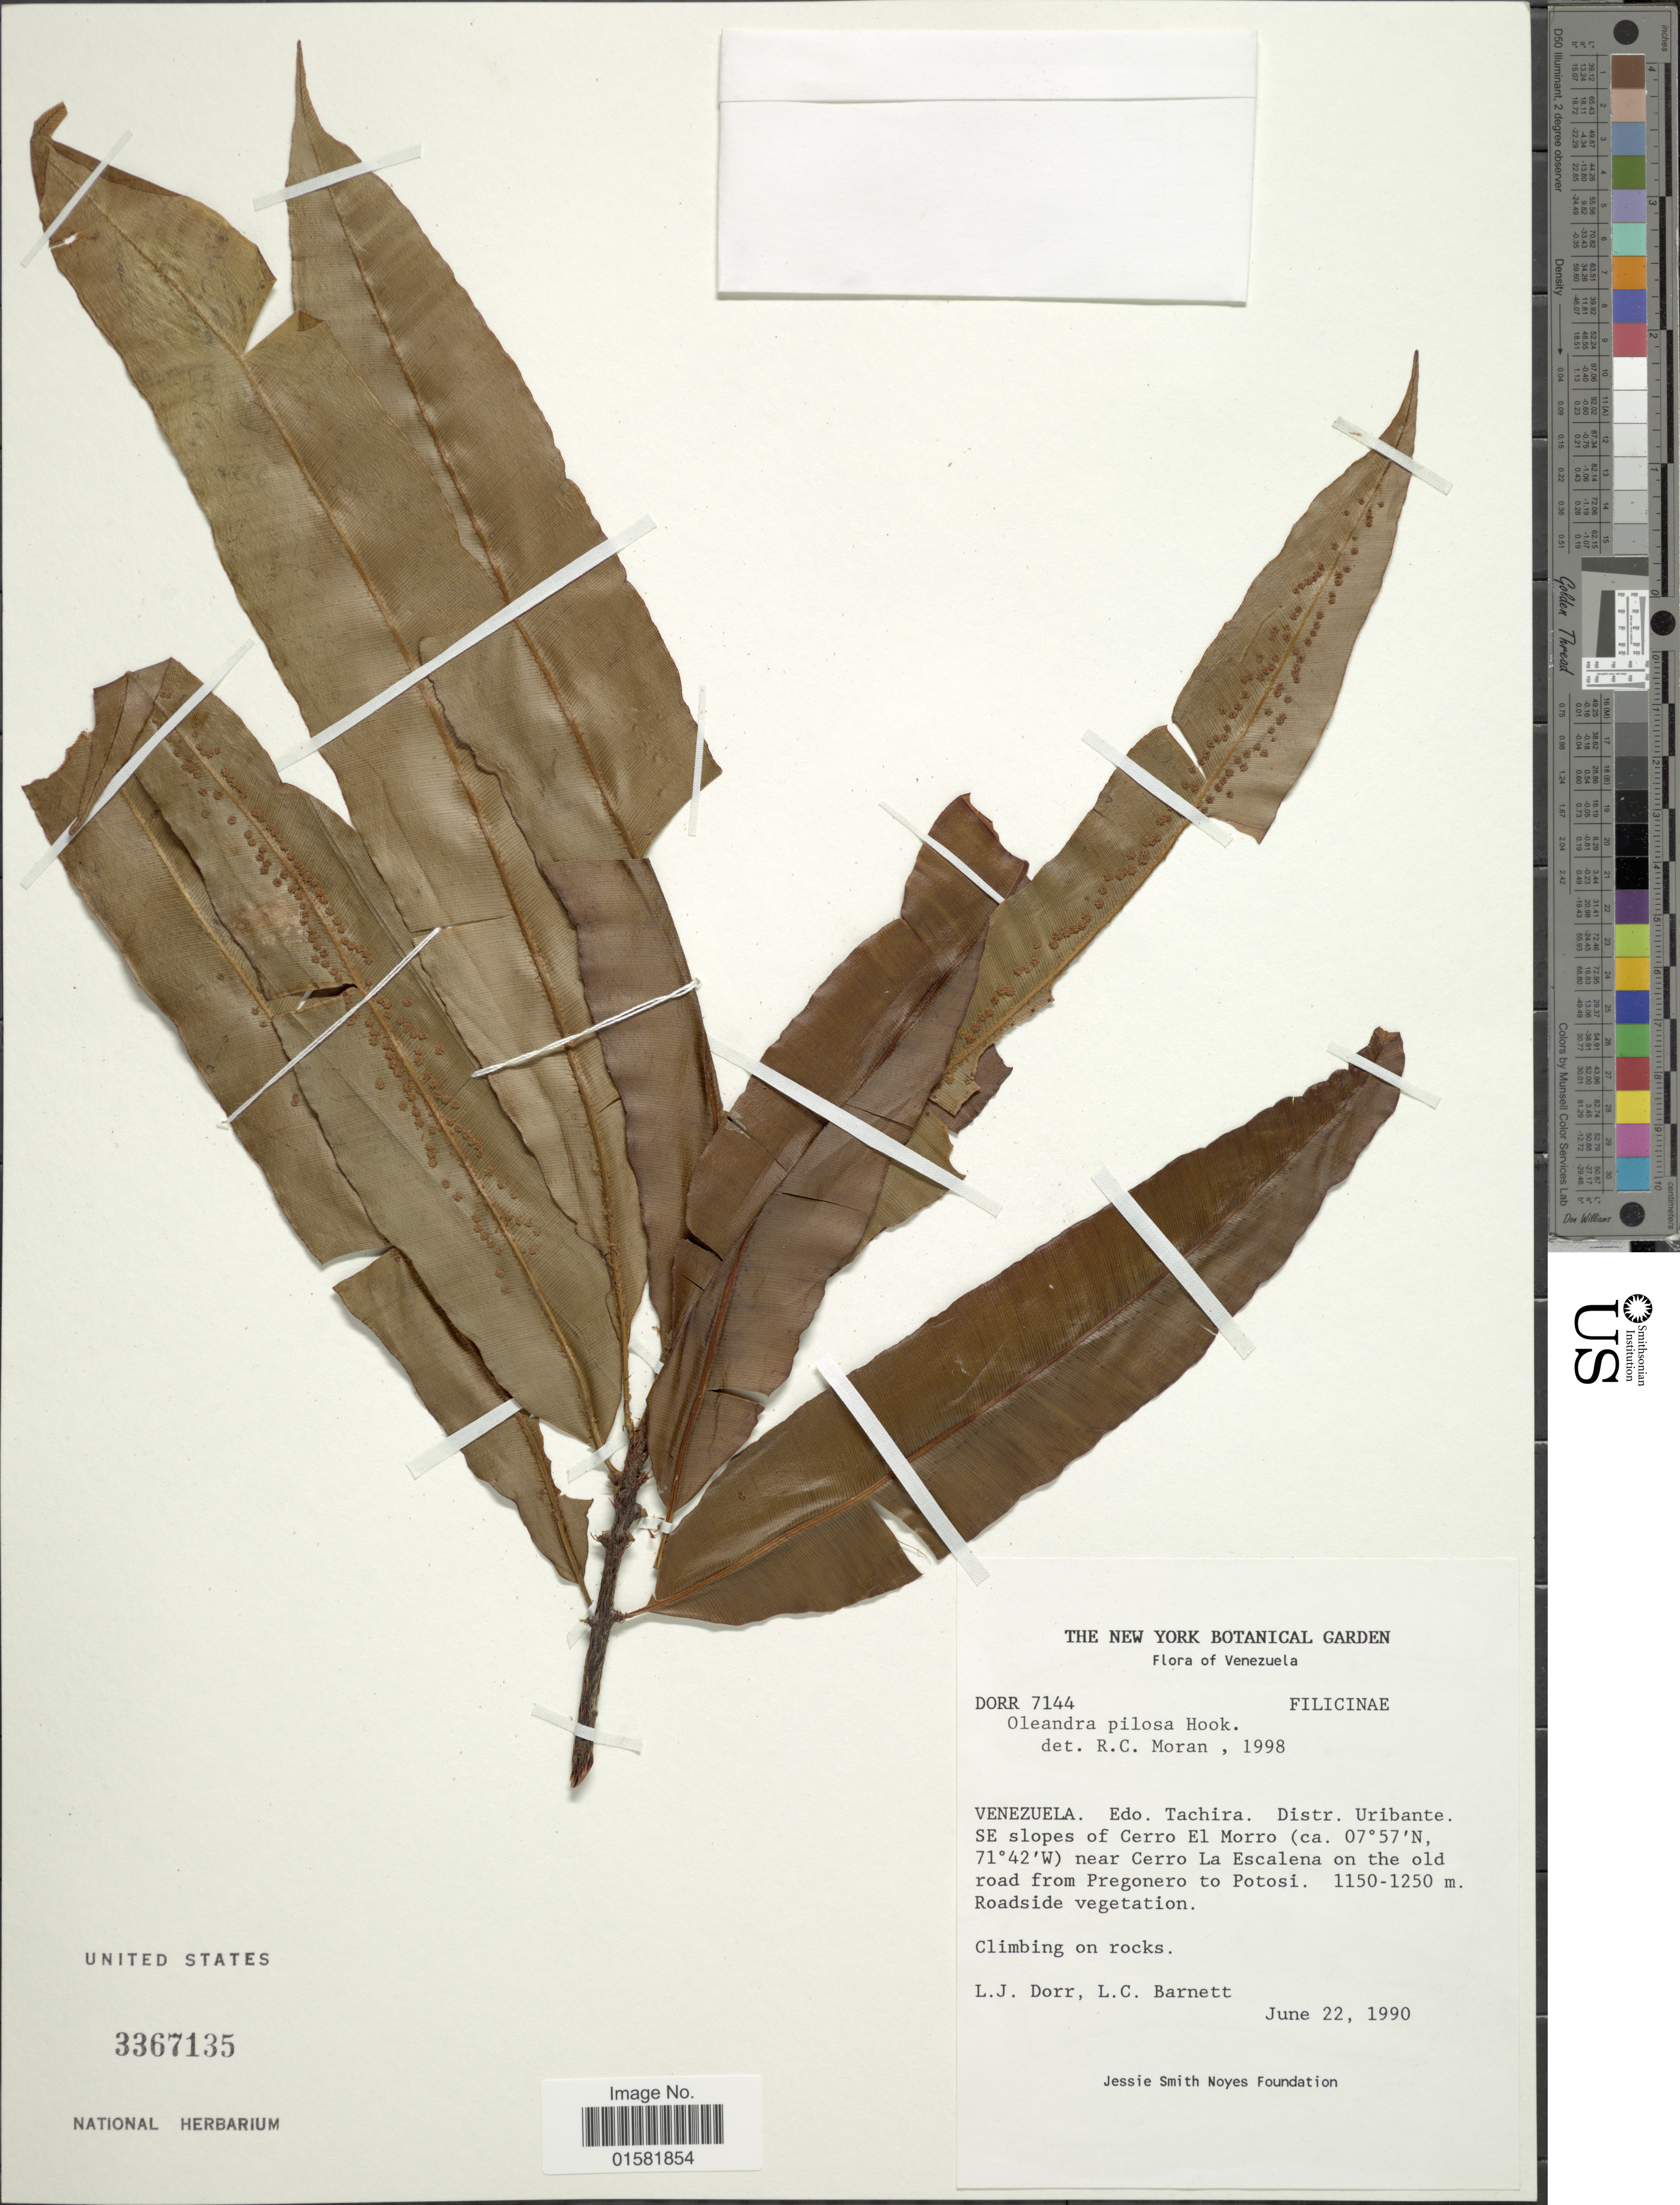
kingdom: Plantae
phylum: Tracheophyta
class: Polypodiopsida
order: Polypodiales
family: Oleandraceae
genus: Oleandra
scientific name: Oleandra pilosa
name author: Hook.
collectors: L. J. Dorr & L. C. Barnett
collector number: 7144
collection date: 1990-06-22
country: Venezuela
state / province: Táchira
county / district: Uribante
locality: SE slopes of Cerro El Morro near Cerro La Escalena on the old road from Pregonero to Potosi.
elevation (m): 1150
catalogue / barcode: US 3367135